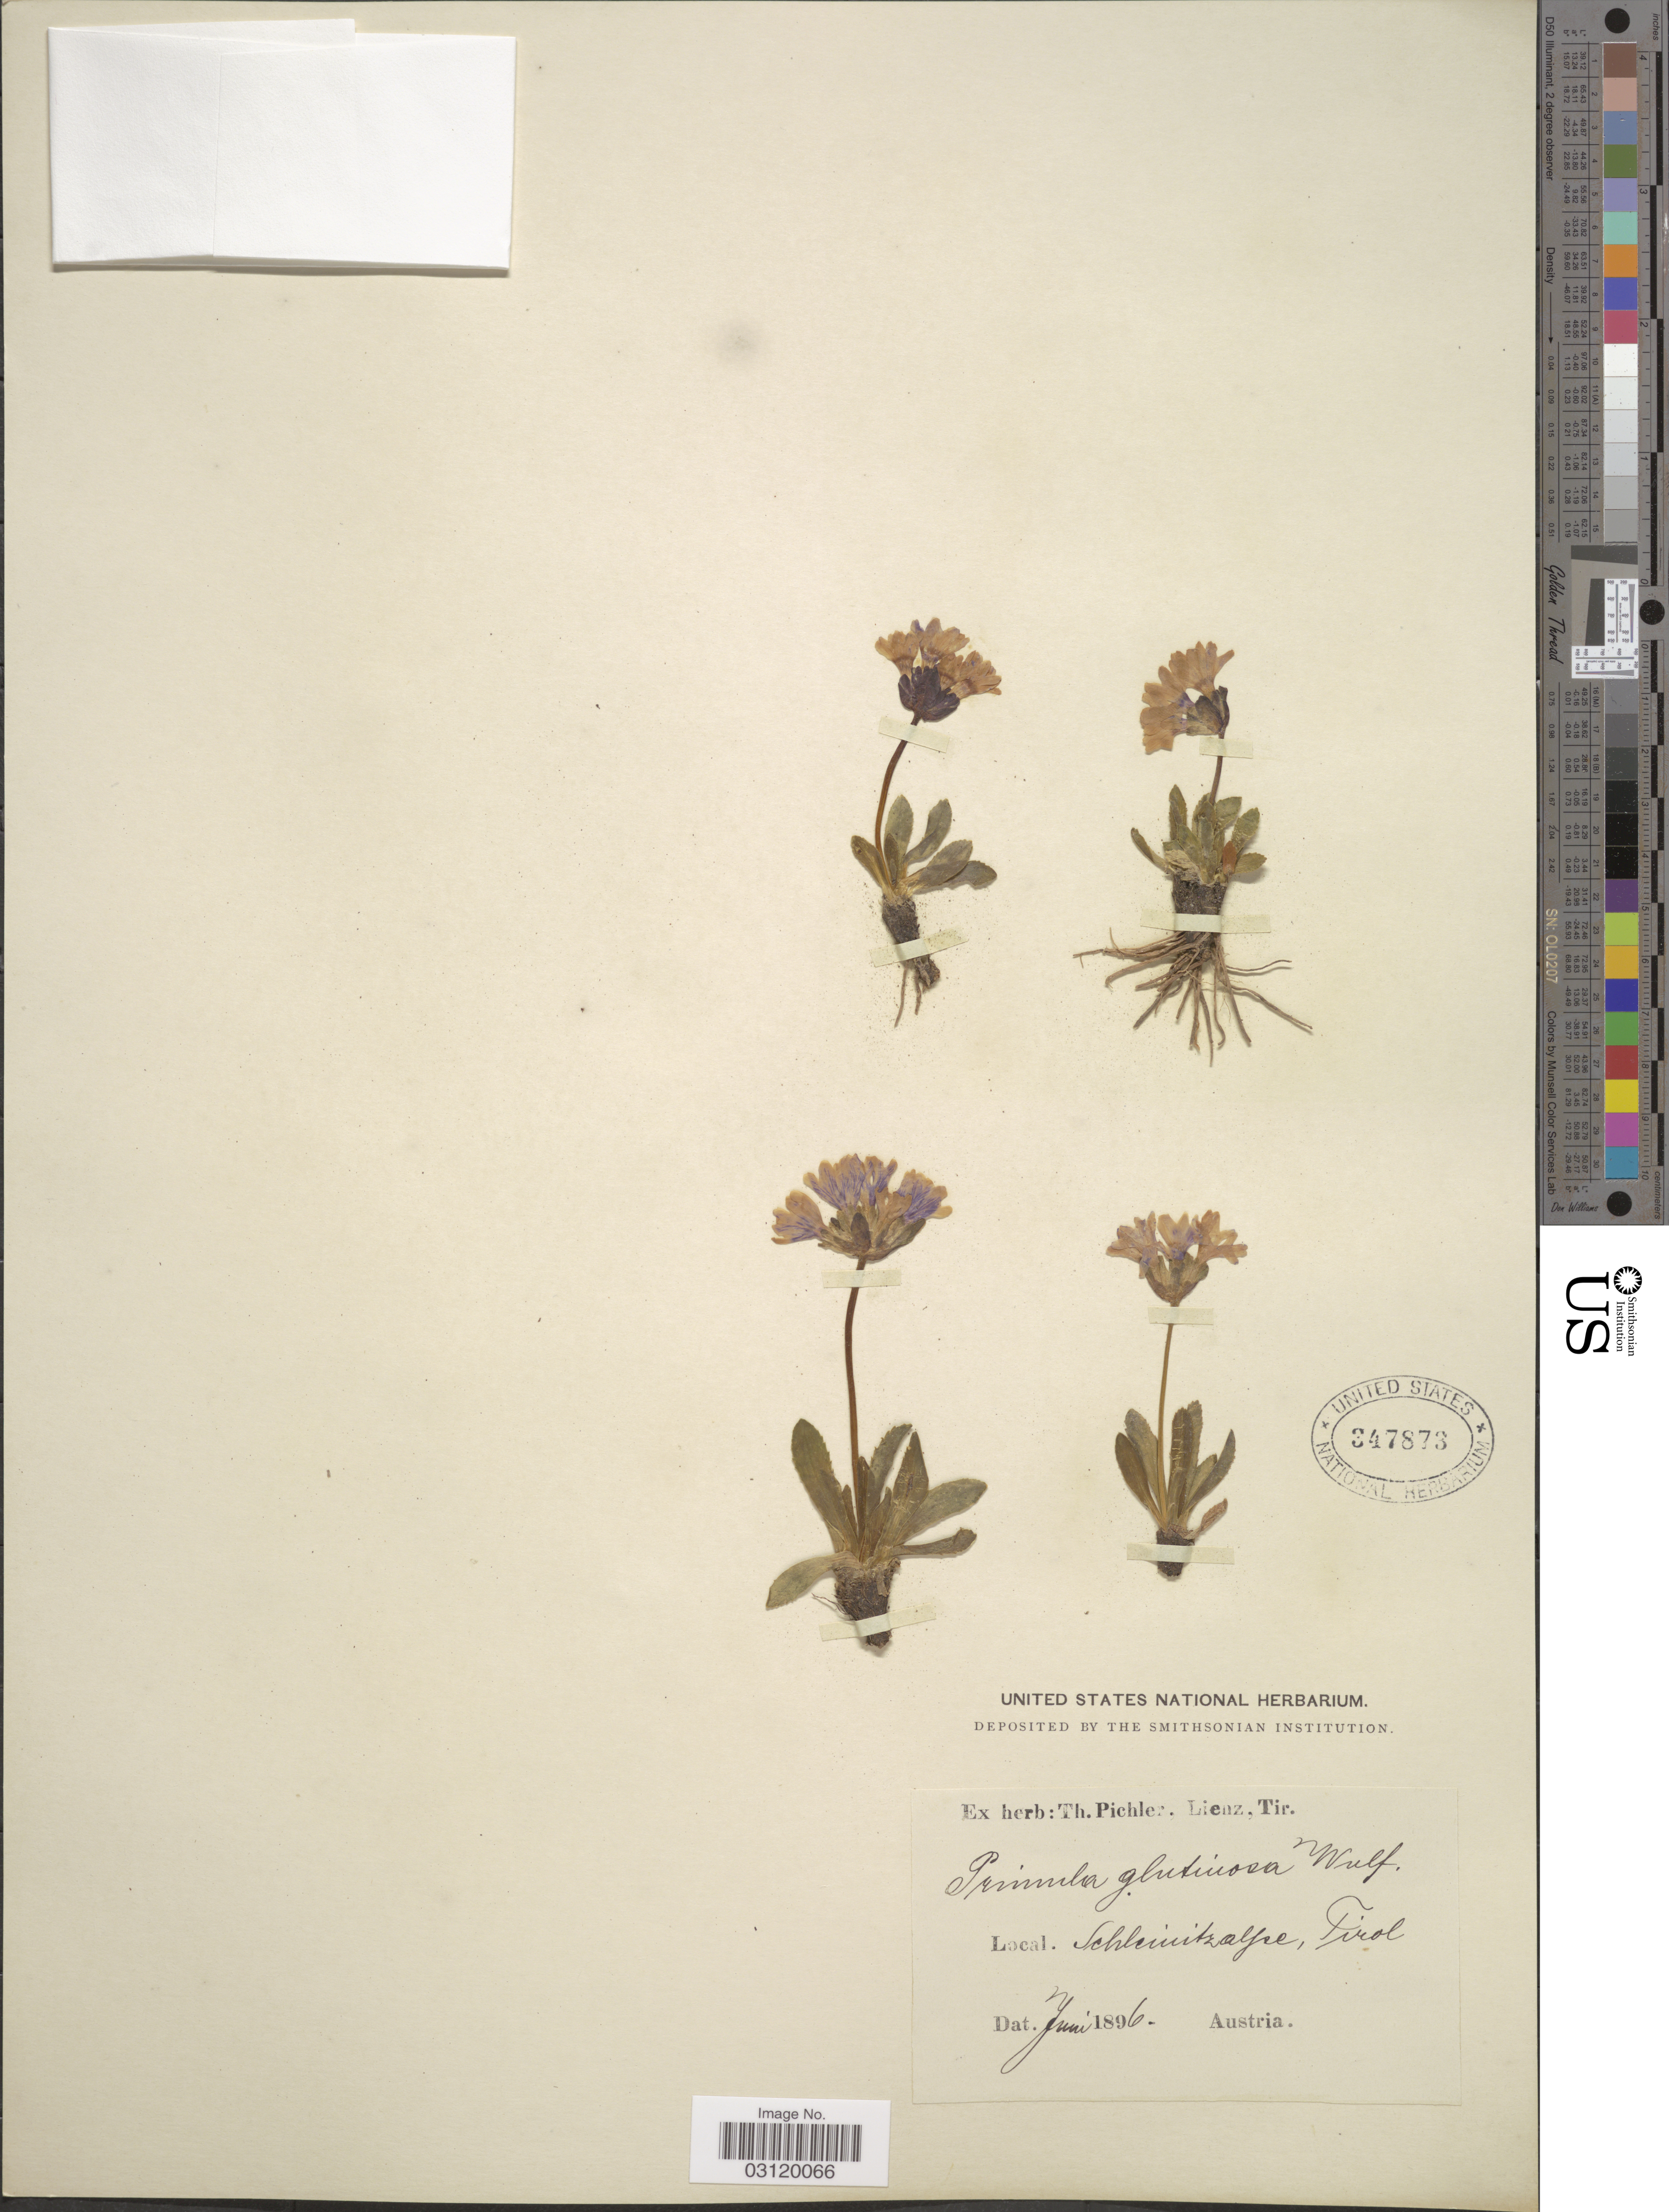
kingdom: Plantae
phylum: Tracheophyta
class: Magnoliopsida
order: Ericales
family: Primulaceae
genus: Primula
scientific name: Primula glutinosa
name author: Wulfen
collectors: T. Pichler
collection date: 1896-06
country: Austria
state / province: Tirol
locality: Schleinitz alfse [interpreted].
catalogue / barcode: US 347873